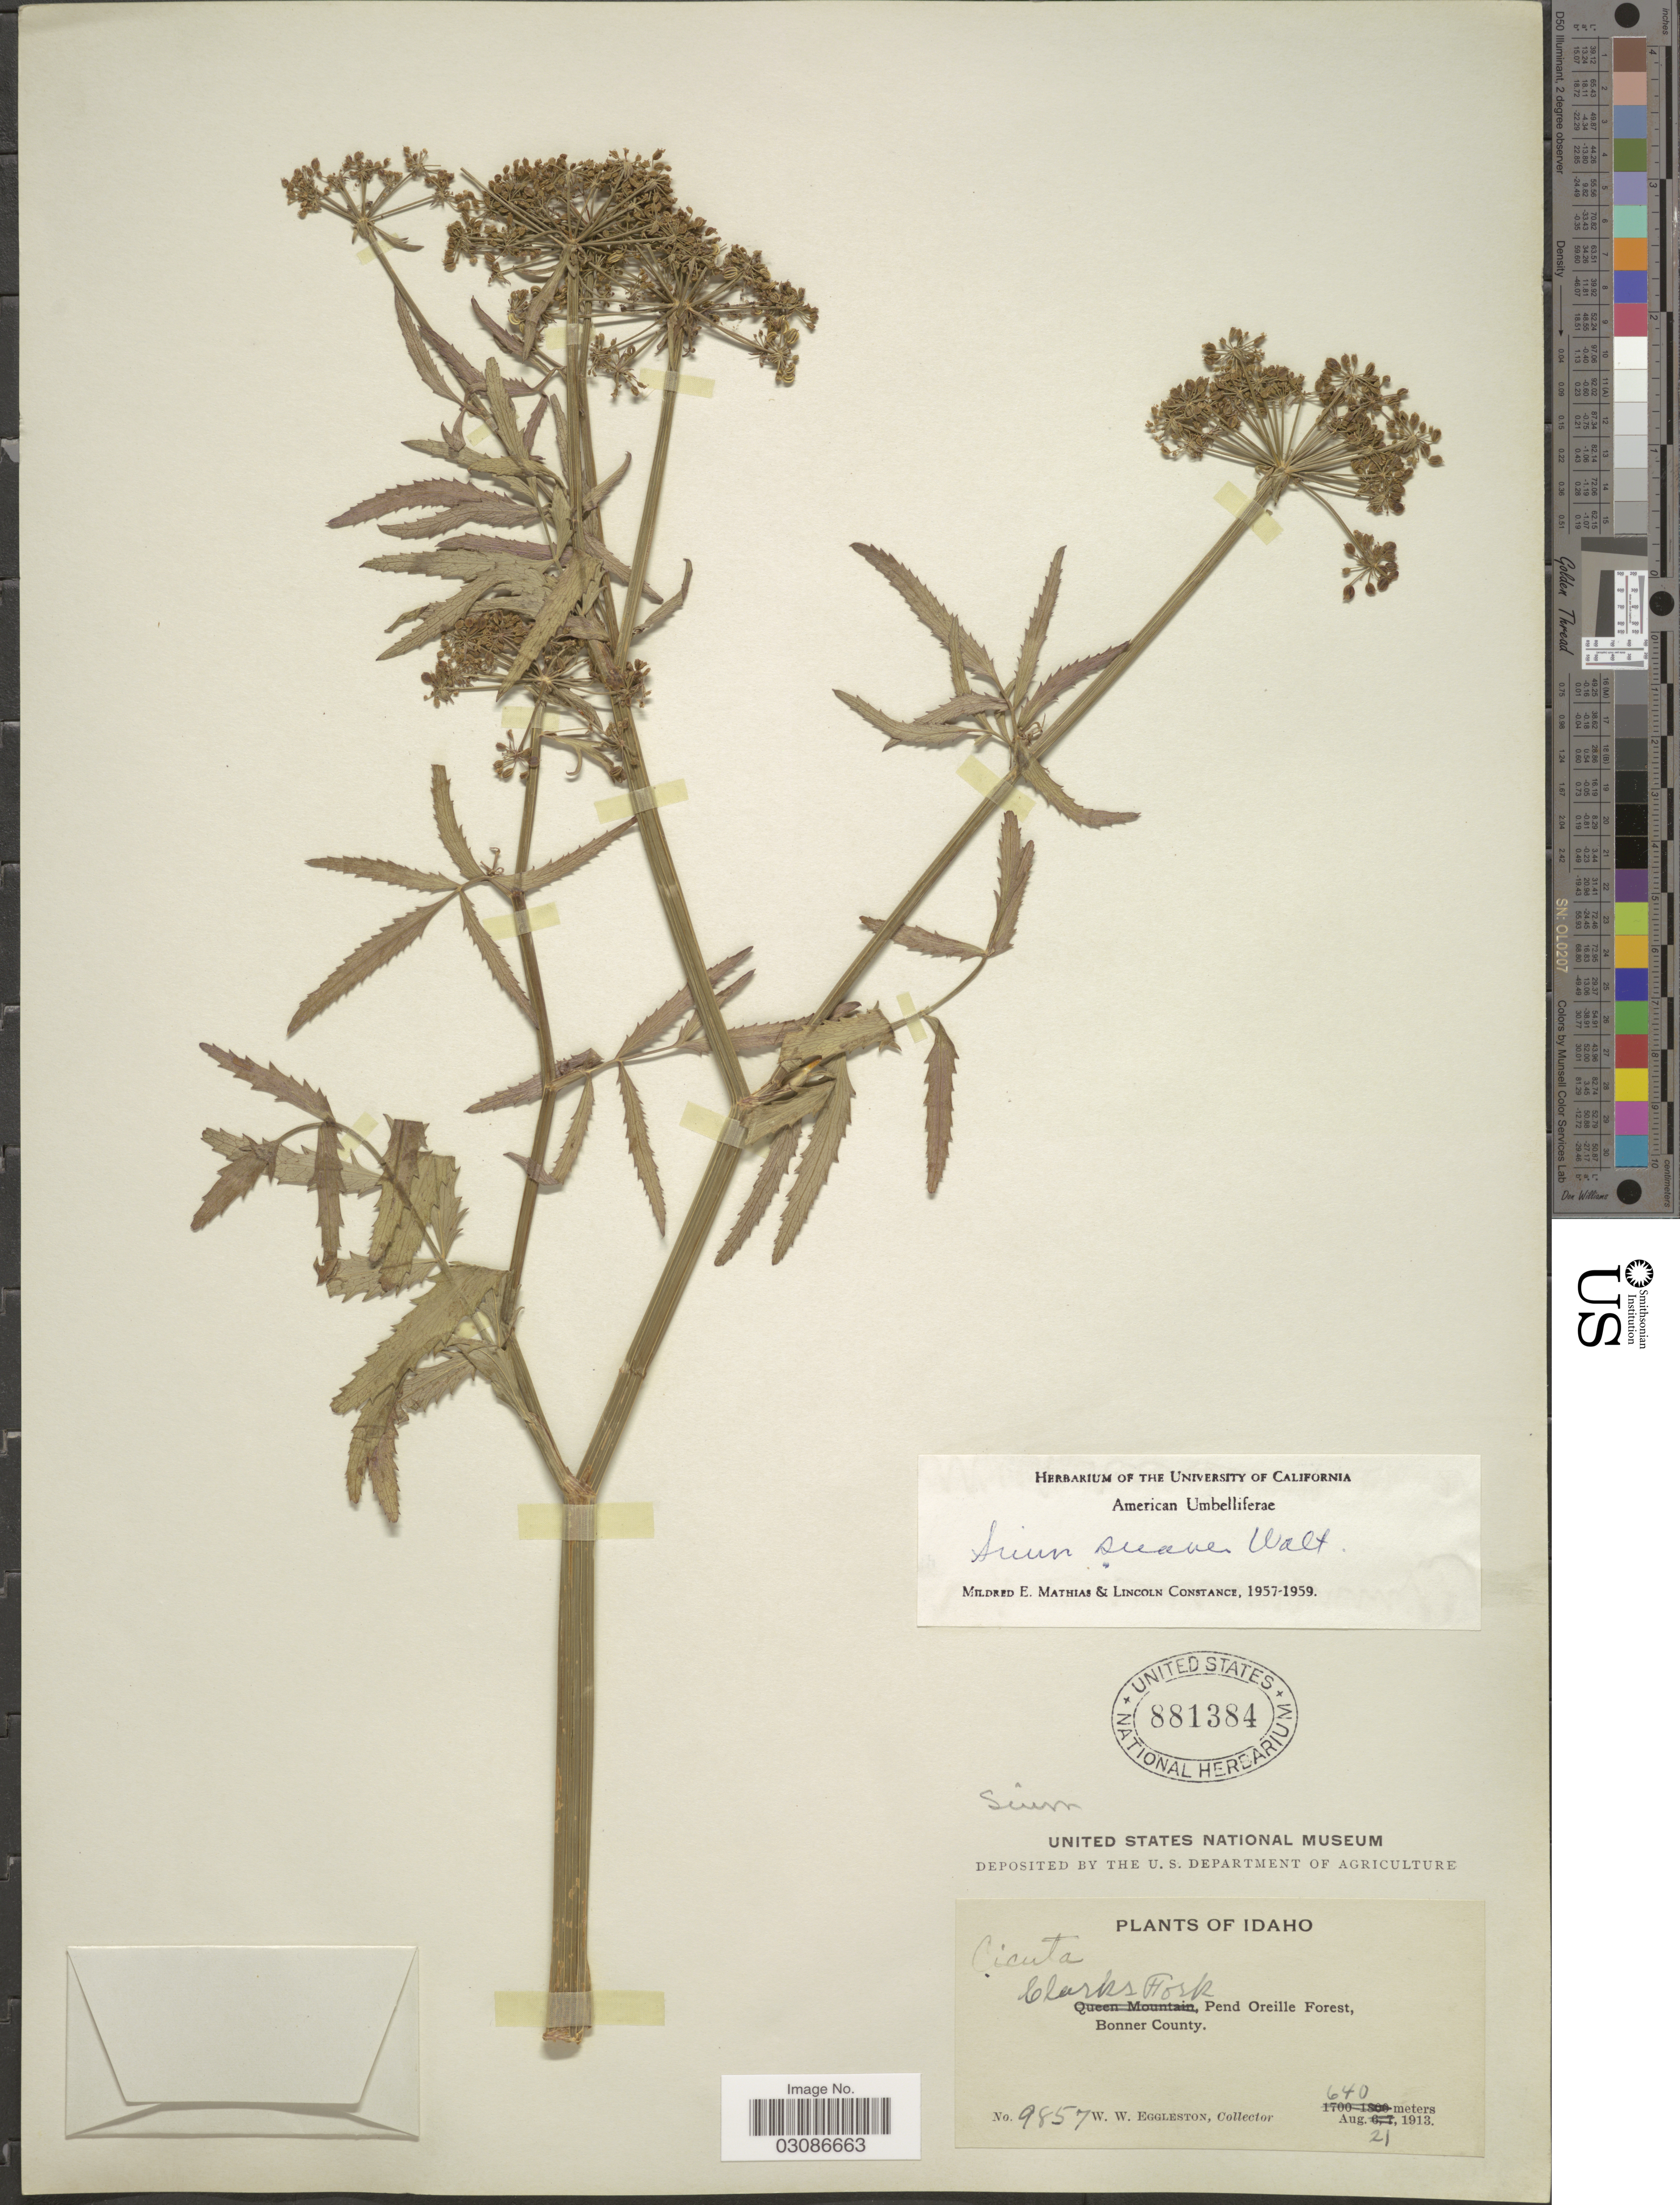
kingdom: Plantae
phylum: Tracheophyta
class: Magnoliopsida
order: Apiales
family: Apiaceae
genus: Sium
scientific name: Sium suave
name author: Walter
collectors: W. W. Eggleston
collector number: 9857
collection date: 1913-08-21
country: United States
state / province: Idaho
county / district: Bonner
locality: Clarks Fork, Pend Oreille Forest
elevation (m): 640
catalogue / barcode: US 881384